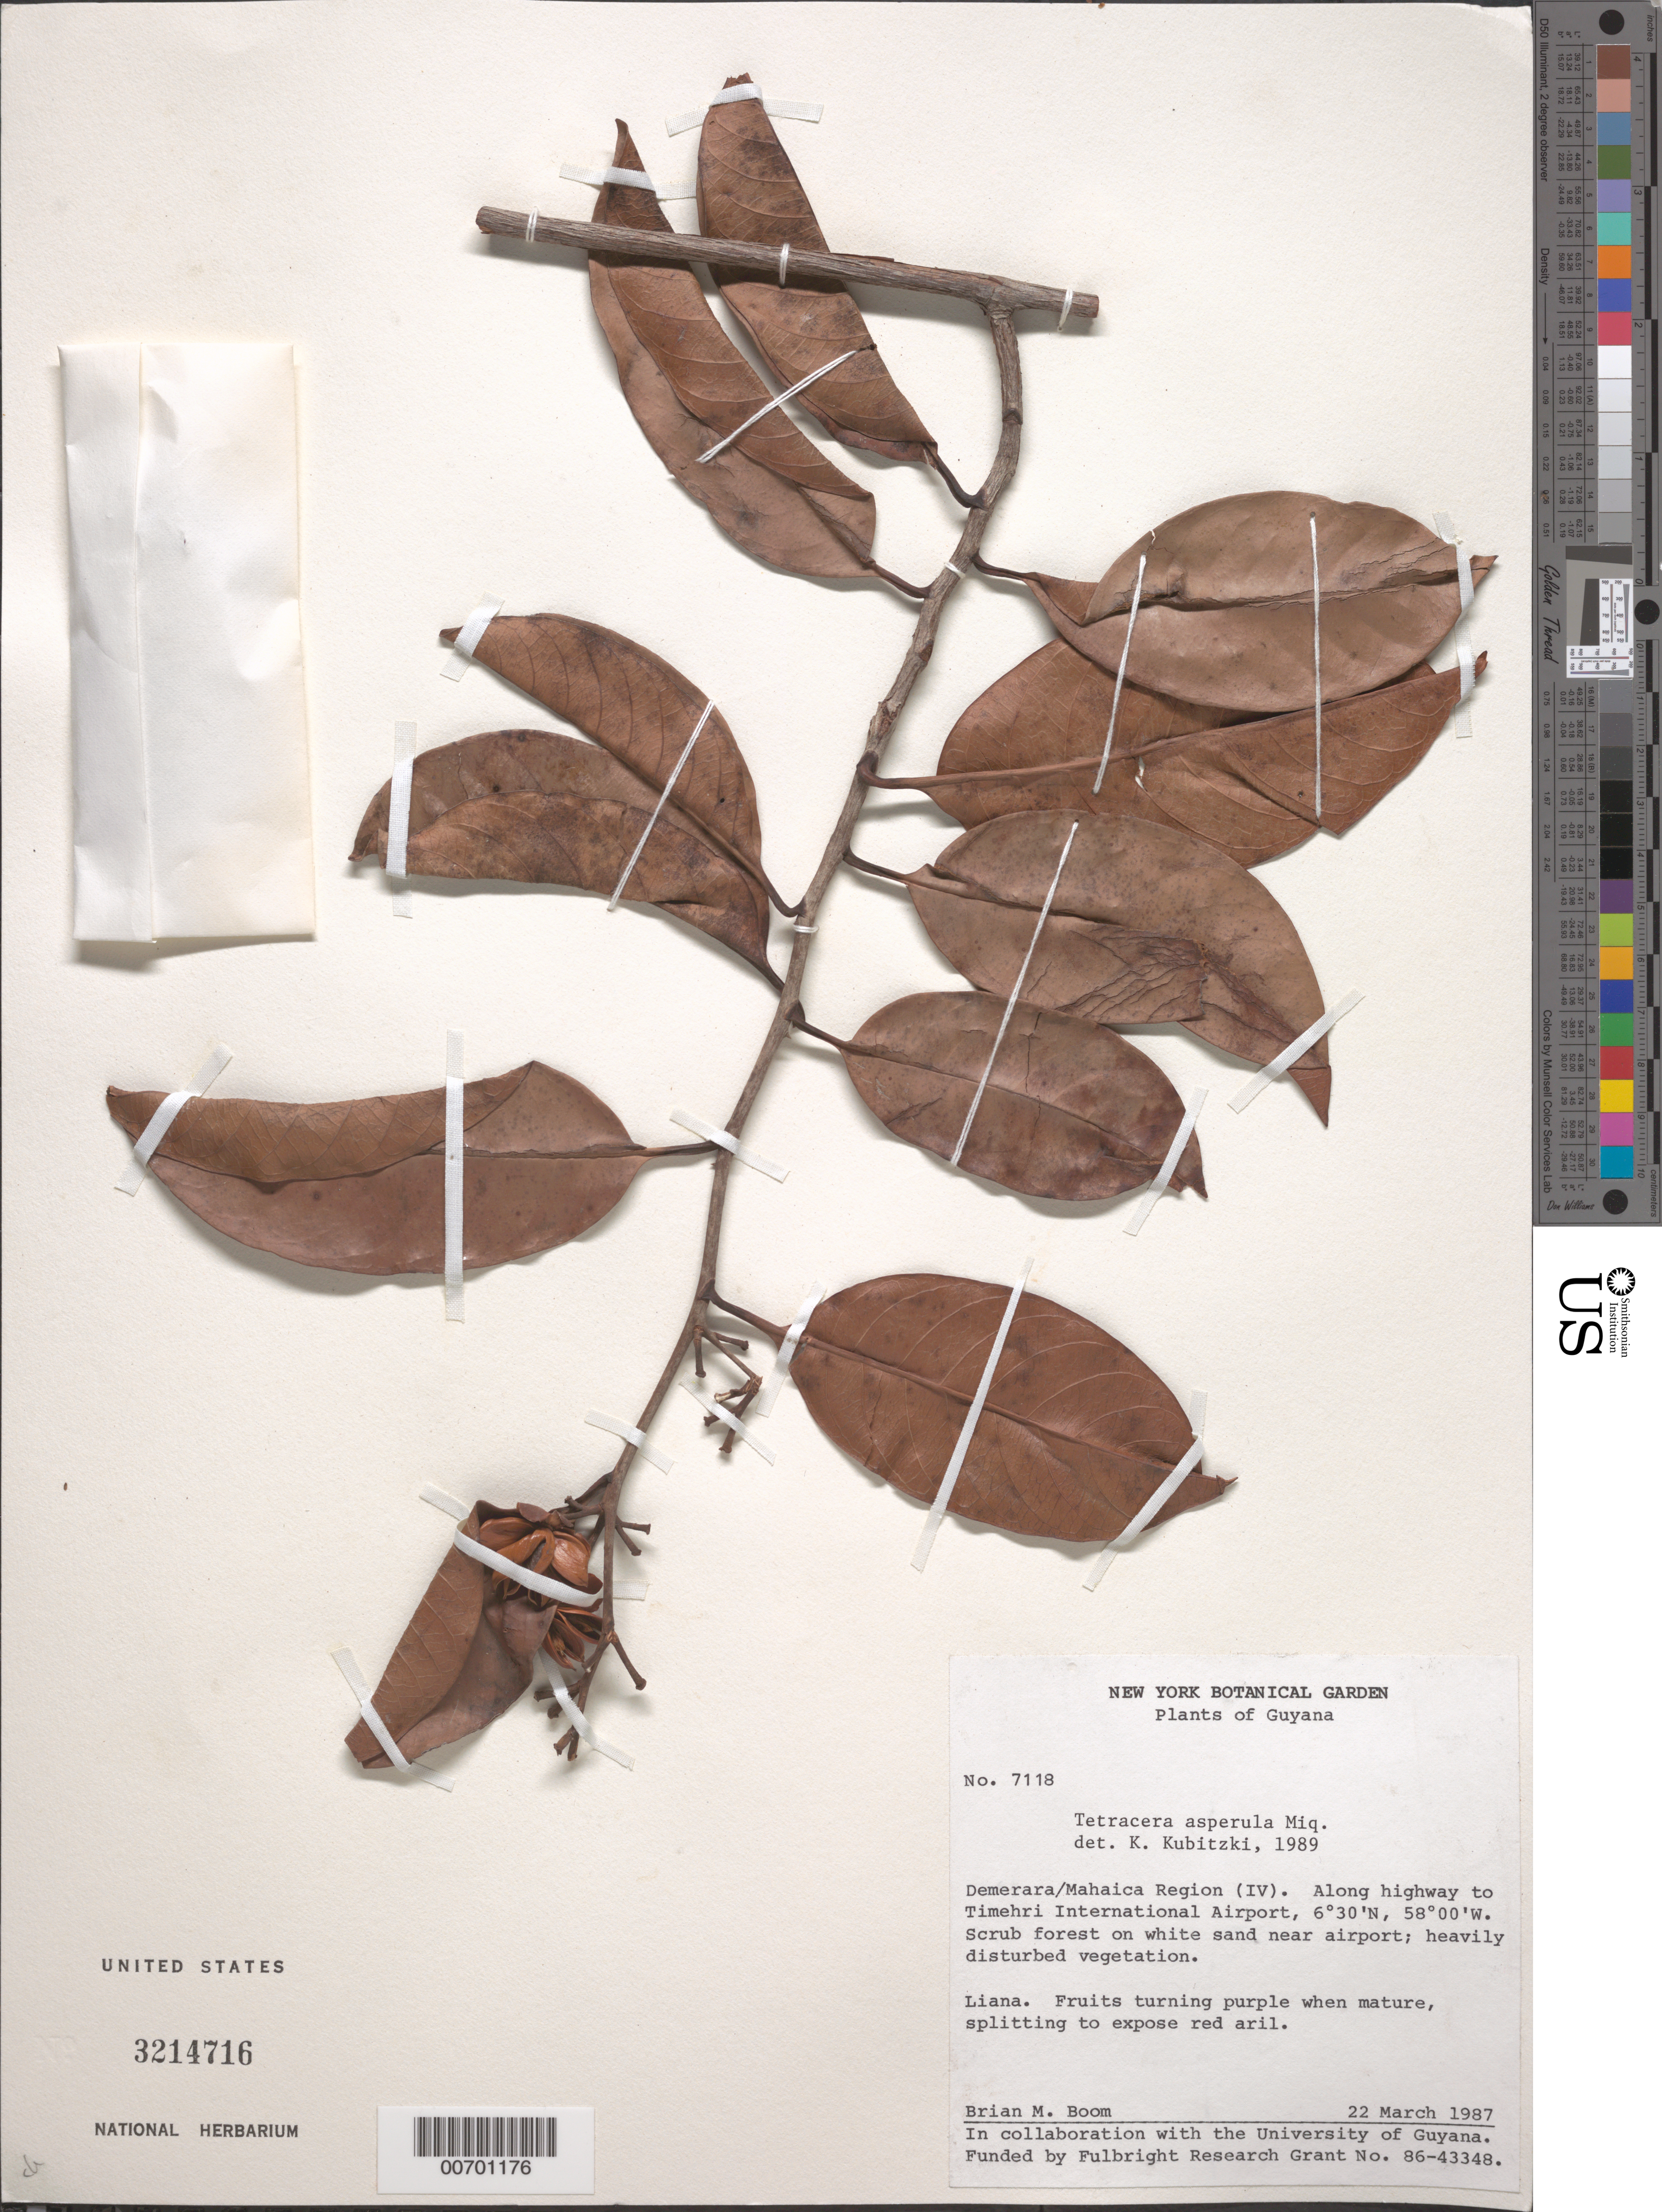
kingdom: Plantae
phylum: Tracheophyta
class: Magnoliopsida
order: Dilleniales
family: Dilleniaceae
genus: Tetracera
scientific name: Tetracera asperula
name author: Miq.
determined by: Kubitzki, Klaus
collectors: B. M. Boom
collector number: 7118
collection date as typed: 22-Mar-87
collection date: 1987-03-22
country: Guyana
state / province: Demerara-Mahaica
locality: Timehri International airport, along hwy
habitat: Scrub forest on white sand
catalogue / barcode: US 3214716